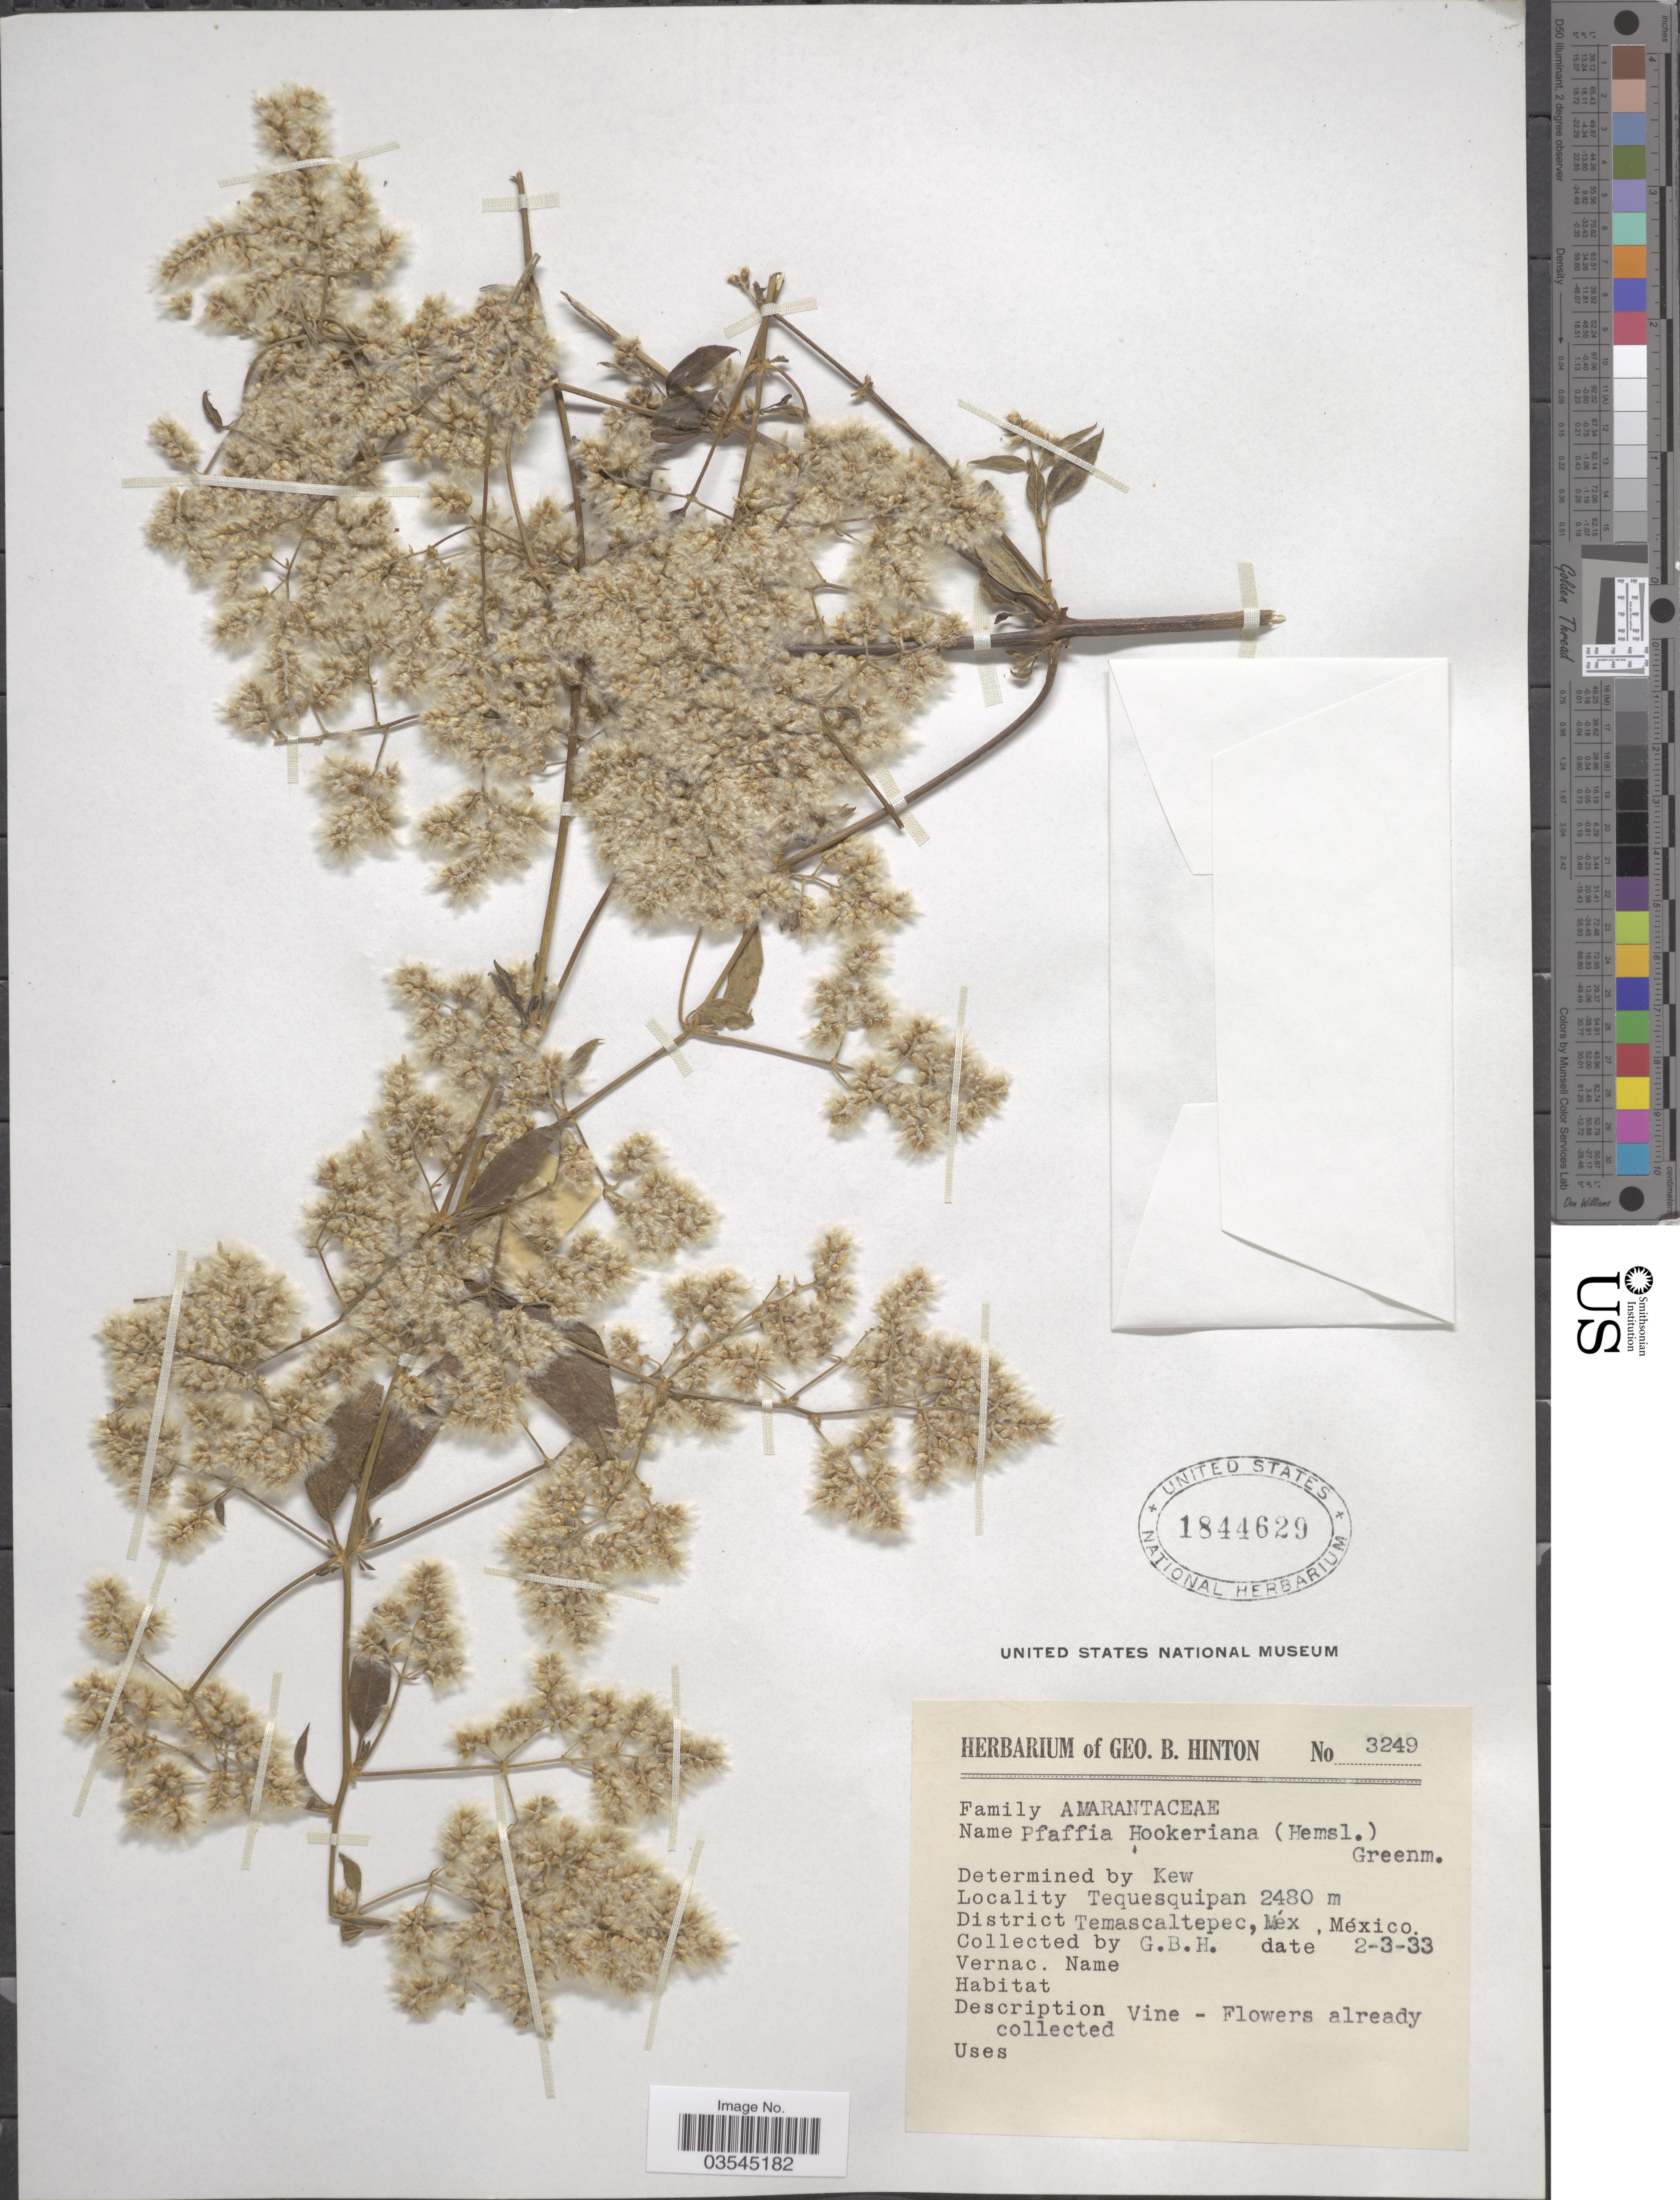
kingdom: Plantae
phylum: Tracheophyta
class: Magnoliopsida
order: Caryophyllales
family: Amaranthaceae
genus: Pfaffia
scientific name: Pfaffia hookeriana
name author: (Hemsl.) Greenm.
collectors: G. B. Hinton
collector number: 3249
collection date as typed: Transcribed d/m/y: 2/3/33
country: Mexico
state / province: México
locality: Tequesquipan. District Temascaltepec.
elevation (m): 2480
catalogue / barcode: US 1844629